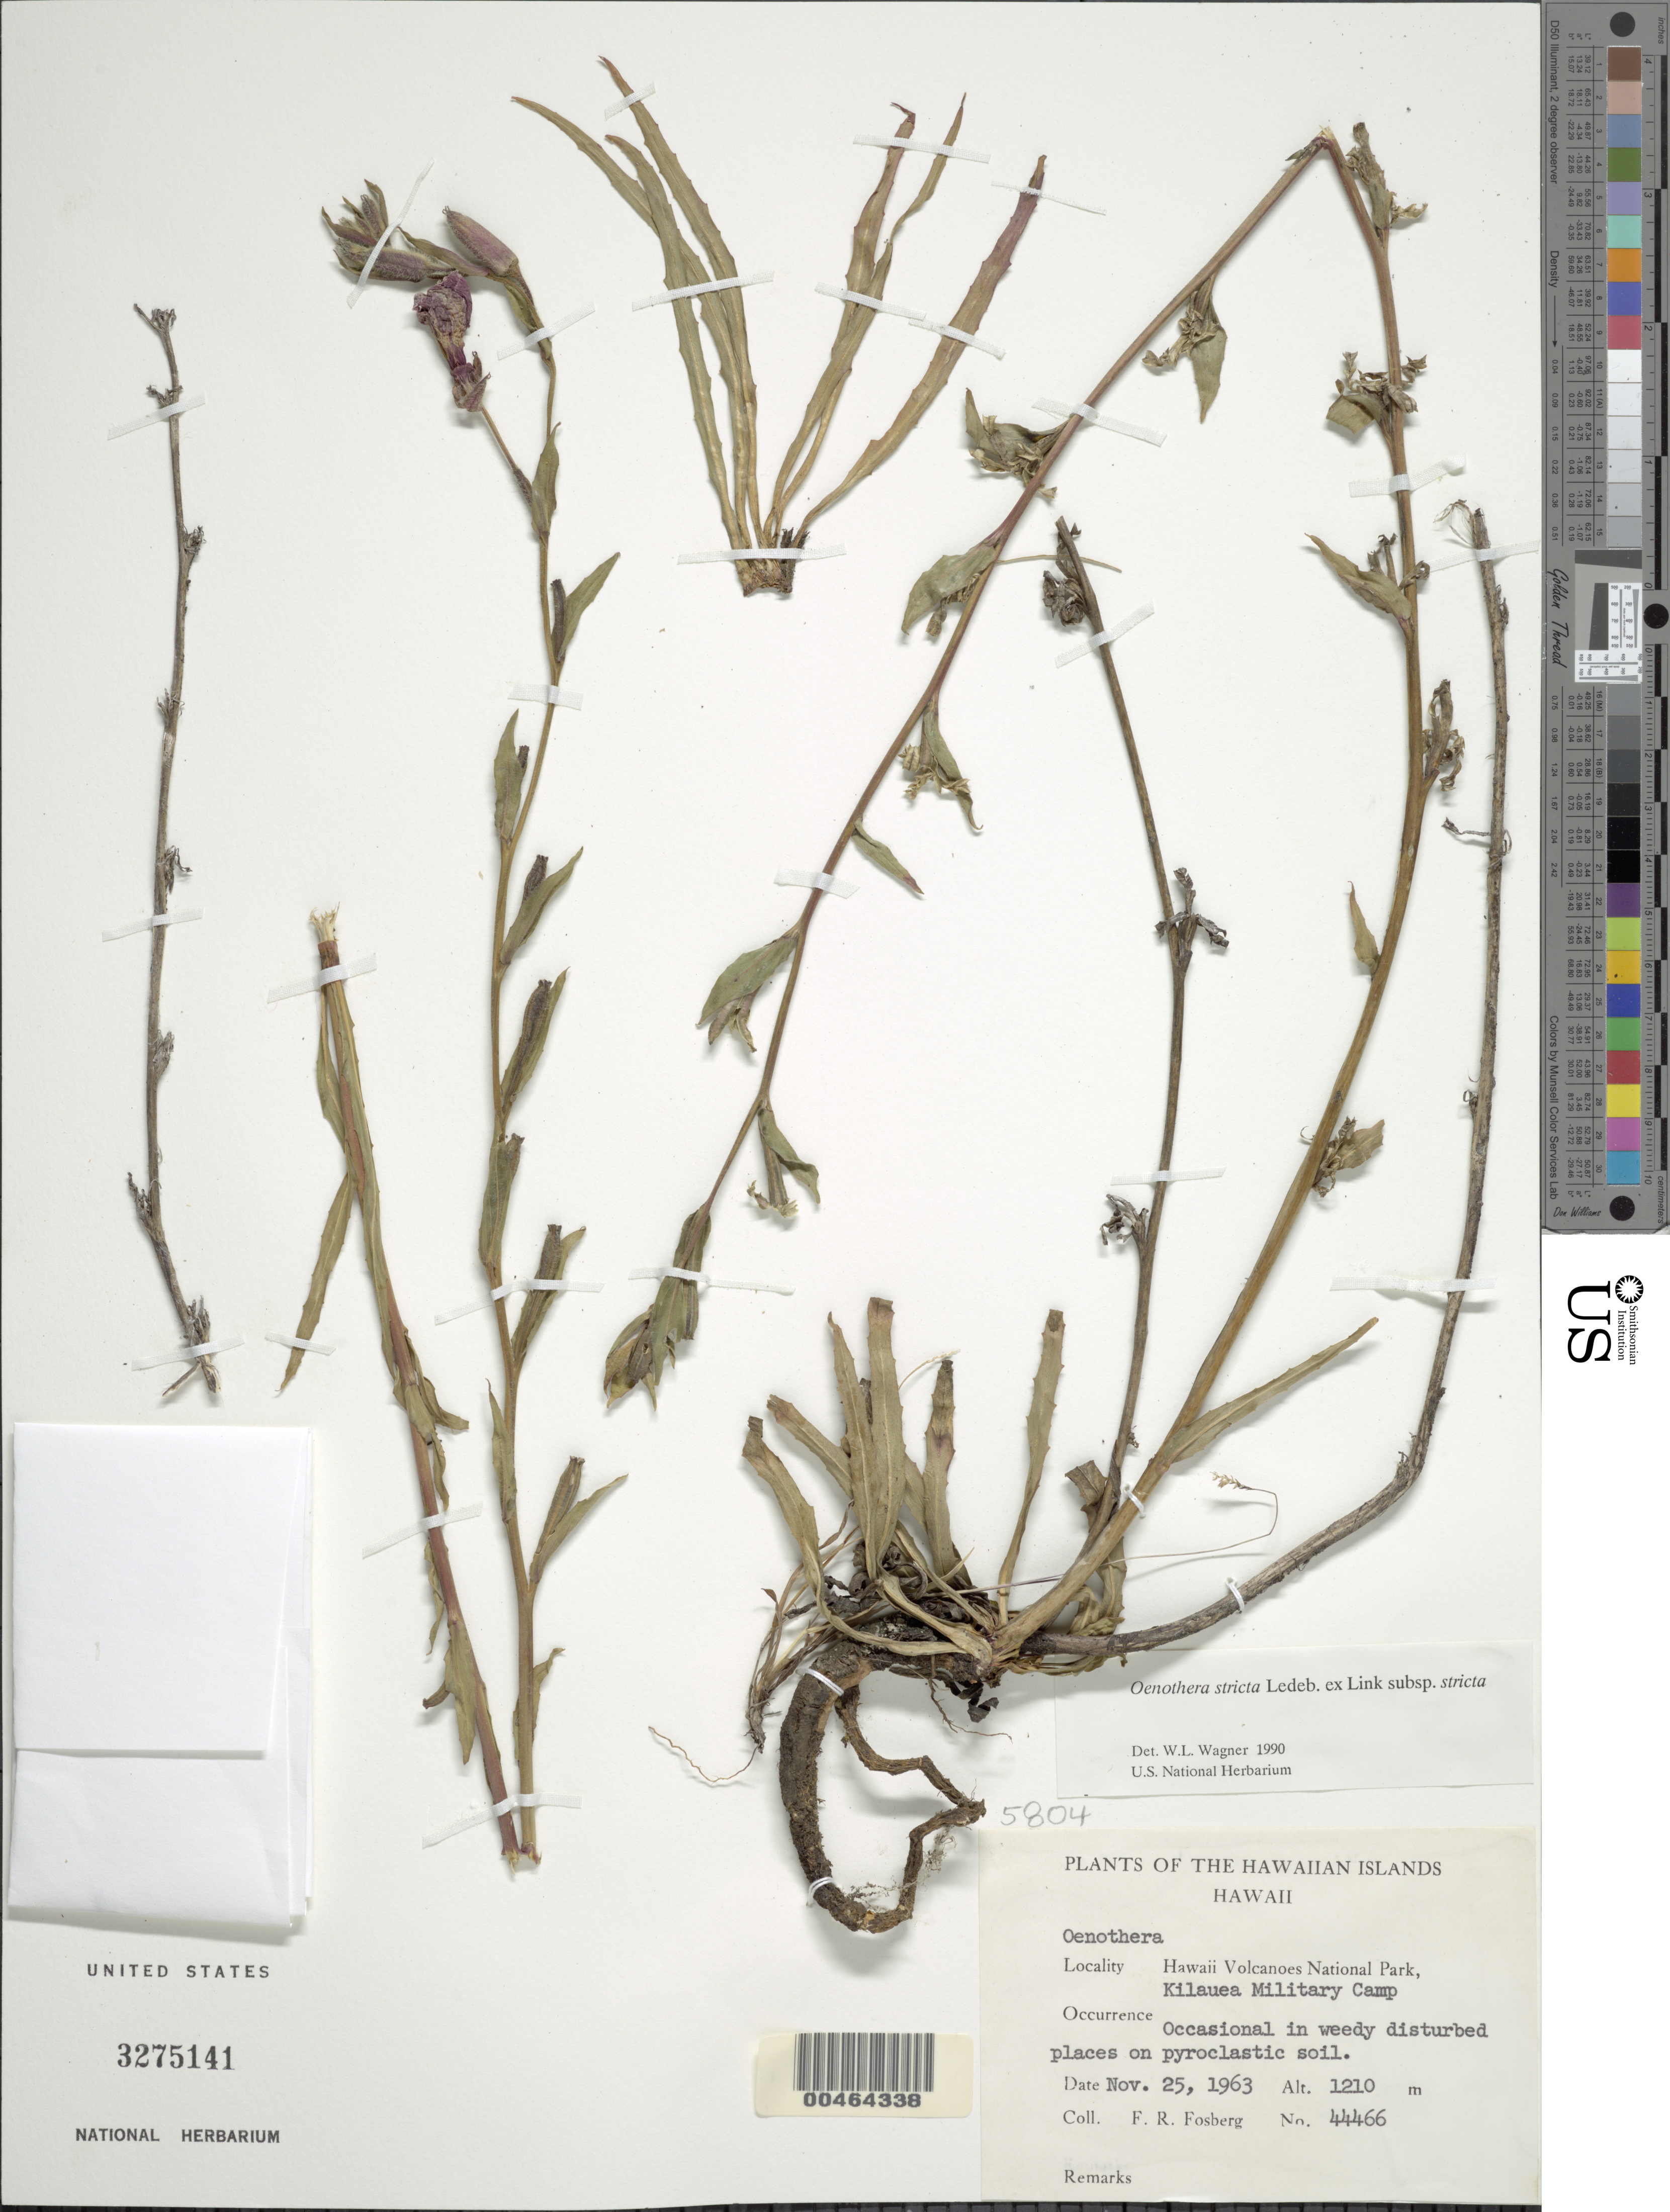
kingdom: Plantae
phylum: Tracheophyta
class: Magnoliopsida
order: Myrtales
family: Onagraceae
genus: Oenothera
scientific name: Oenothera stricta subsp. stricta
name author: Ledeb. ex Link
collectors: F. R. Fosberg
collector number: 44466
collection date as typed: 25 Nov 1963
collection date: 1963-11-25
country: United States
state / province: Hawaii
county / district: Hawaii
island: Hawaii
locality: Hawaii Volcanoes National Park, Kilauea Military Camp.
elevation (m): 1210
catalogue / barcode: US 3275141